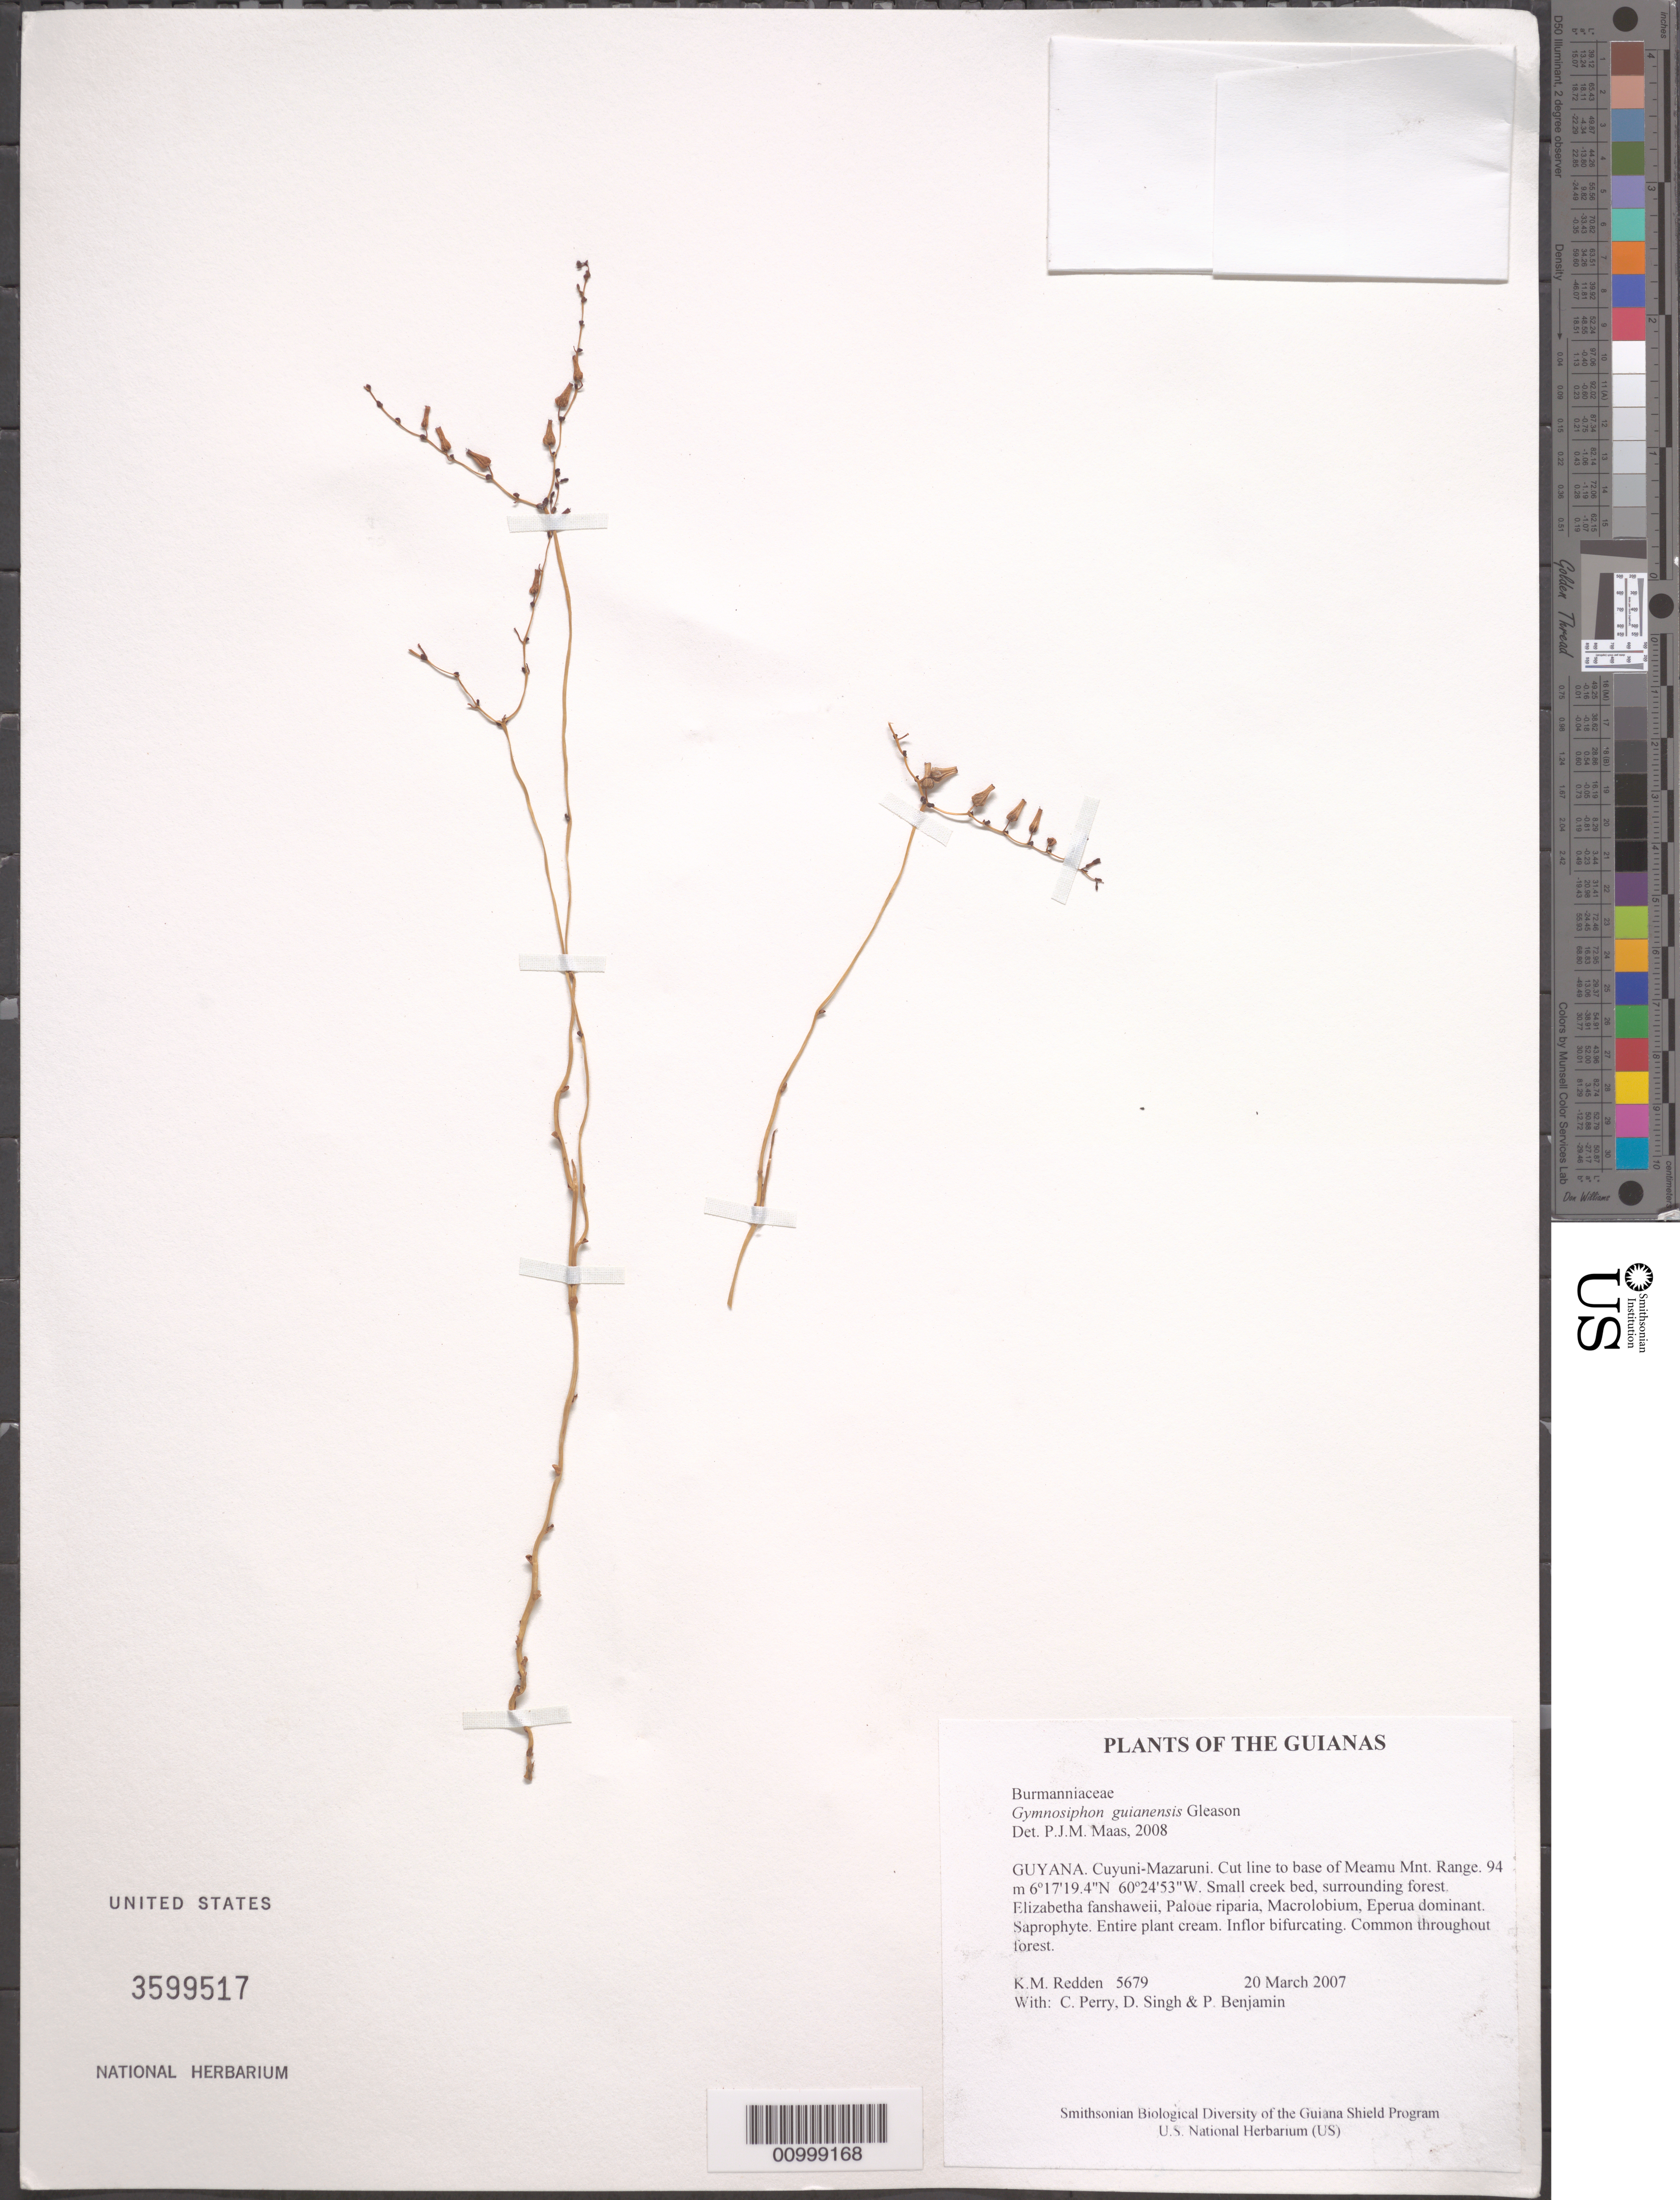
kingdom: Plantae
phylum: Tracheophyta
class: Liliopsida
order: Dioscoreales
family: Burmanniaceae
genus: Gymnosiphon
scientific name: Gymnosiphon guianensis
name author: Gleason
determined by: Maas, Paul J. M.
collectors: K. M. Redden, C. Perry, D. Singh & P. Benjamin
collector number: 5679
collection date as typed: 20 March 2007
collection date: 2007-03-20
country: Guyana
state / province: Cuyuni-Mazaruni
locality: Cut line to base of Meamu Mnt. Range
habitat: Small creek bed, surrounding forest. Elizabetha fanshaweii, Paloue riparia, Macrolobium, Eperua dominant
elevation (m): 94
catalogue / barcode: US 35999517